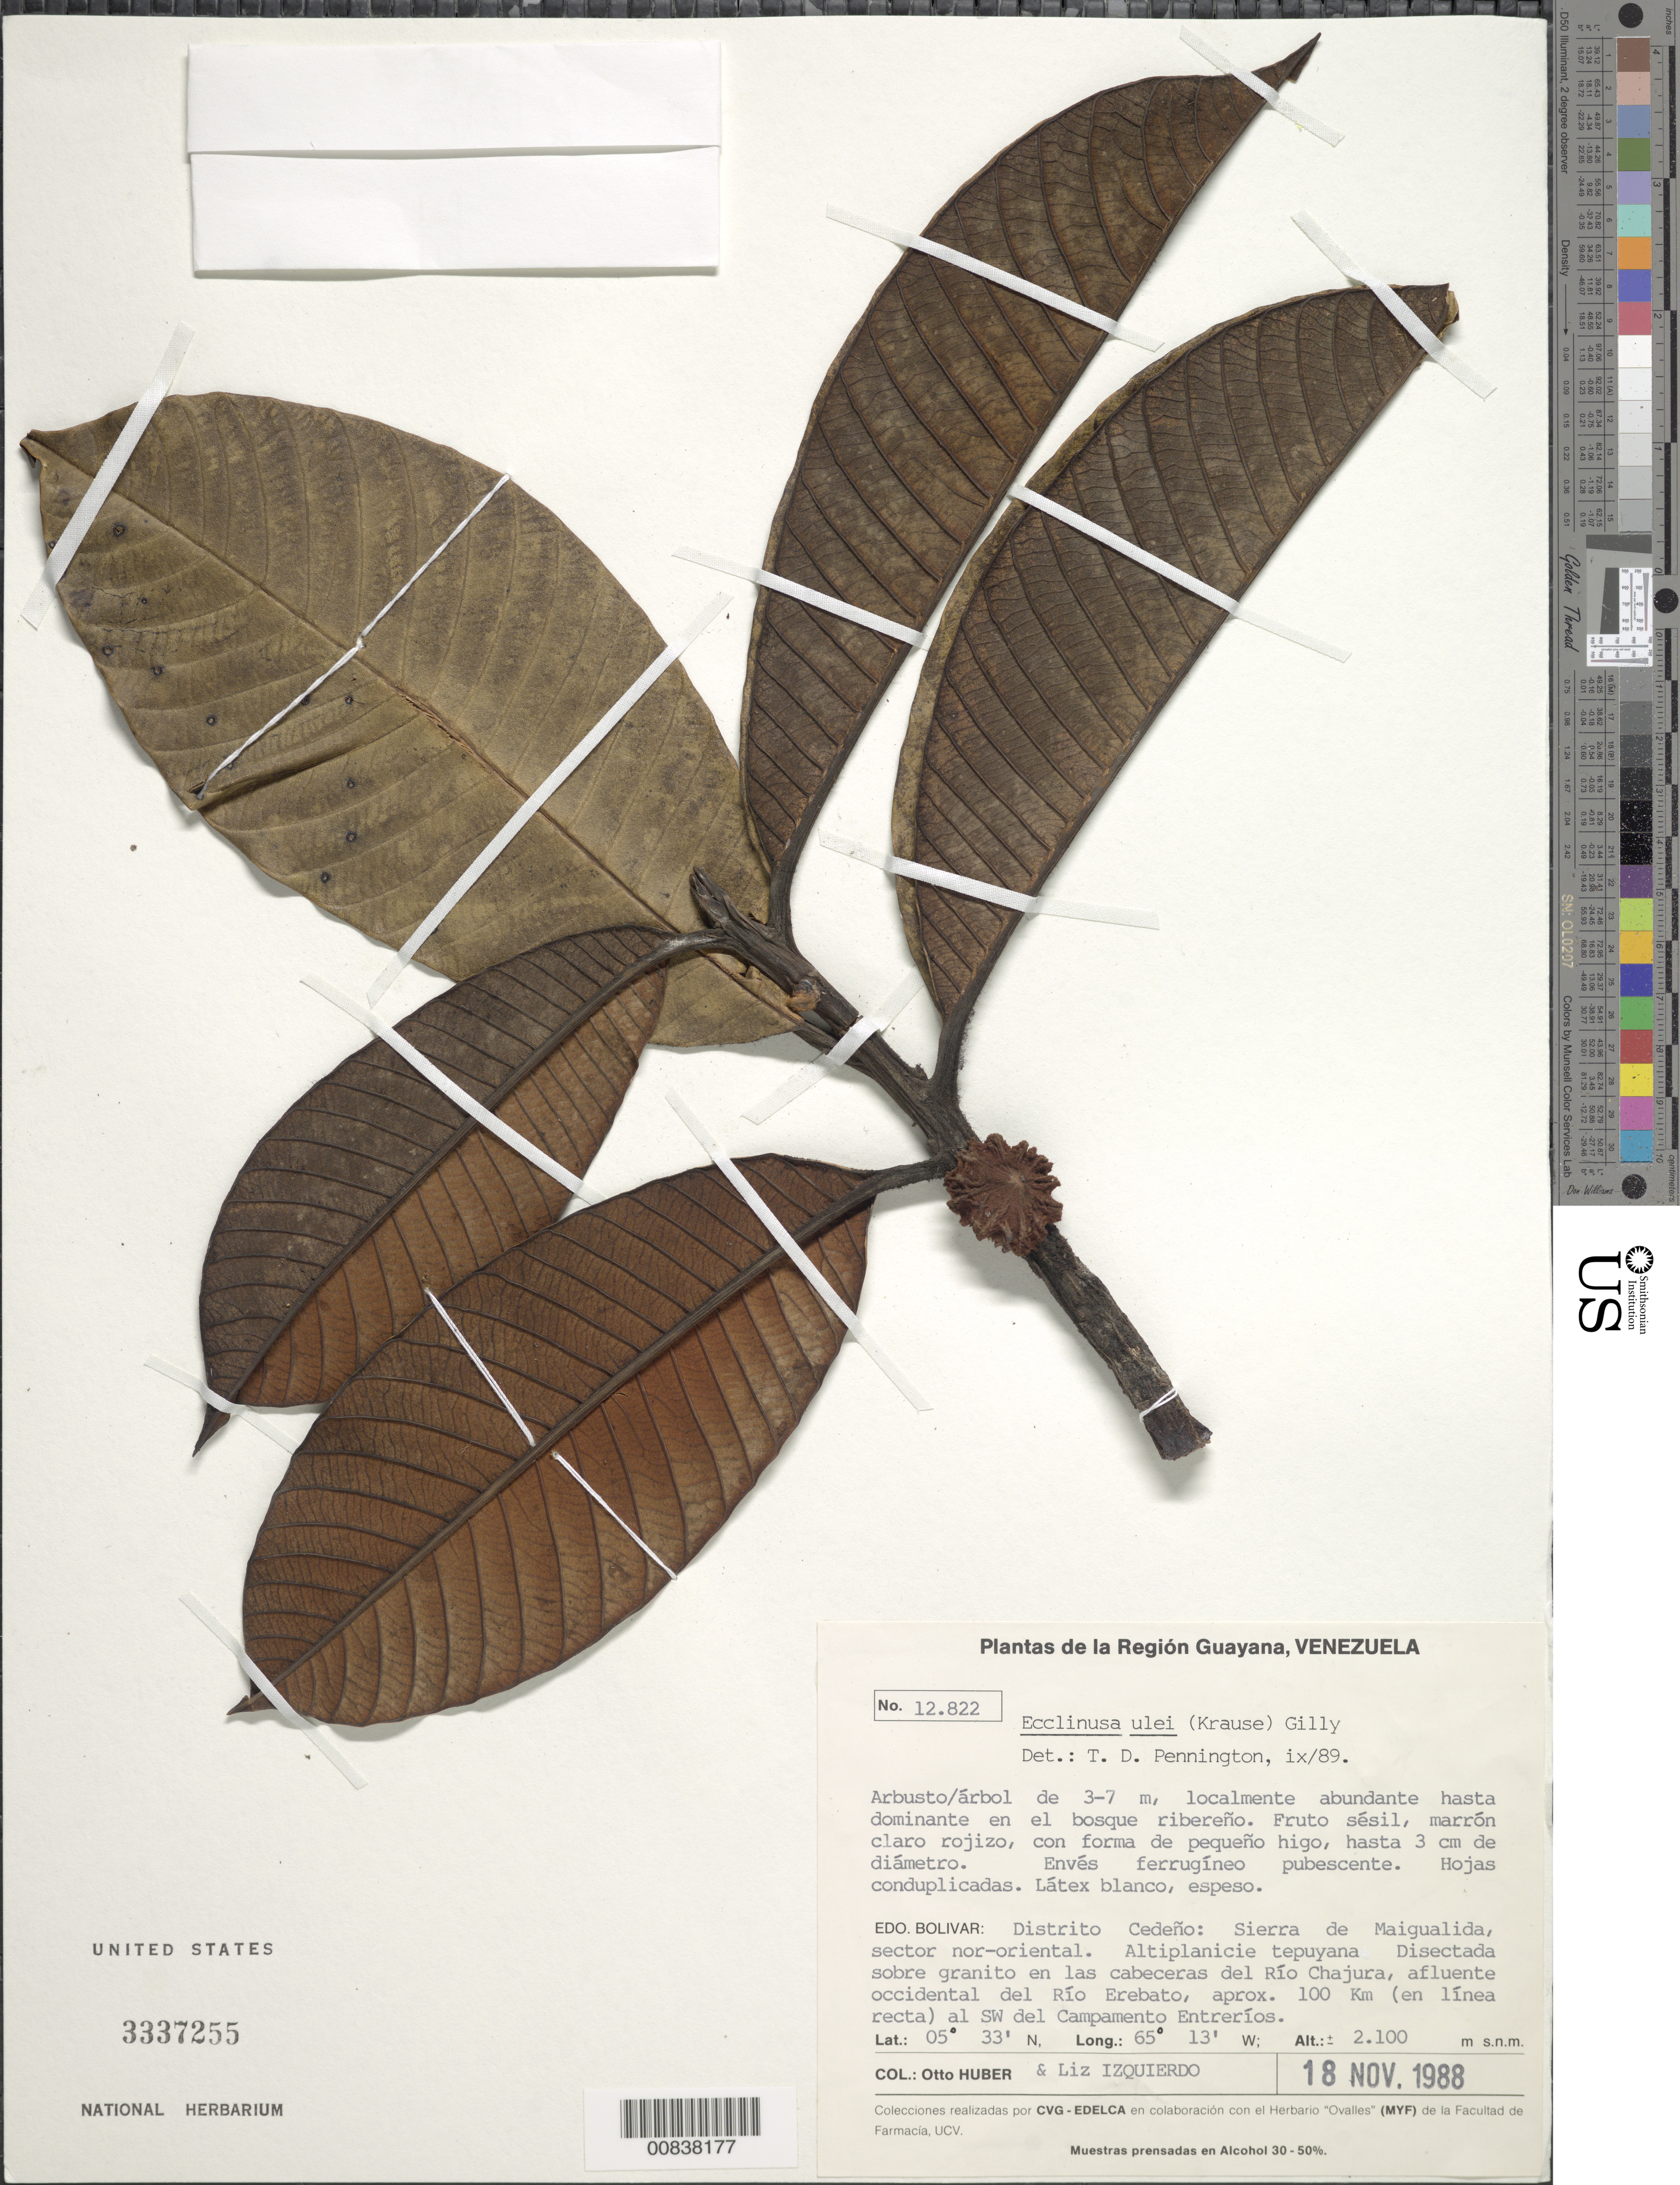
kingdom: Plantae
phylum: Tracheophyta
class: Magnoliopsida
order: Ericales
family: Sapotaceae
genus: Ecclinusa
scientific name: Ecclinusa ulei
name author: (K. Krause) Gilly ex Cronq.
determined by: Pennington, T. D., (K)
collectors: O. Huber & L. Izquierdo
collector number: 12822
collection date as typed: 18-Nov-88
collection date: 1988-11-18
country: Venezuela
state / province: Bolívar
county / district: Cedeño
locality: Sierra de Maigualida, sector nor-oriental, cabeceras del Río Chajura, afluente occidental del Río Erebato, aprox. 100 km al SW del Campamento EntreRíos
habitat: Hasta dominante en el bosque ribereno; Altiplanicie tepuyana disectada sobre granito cabeceras del rio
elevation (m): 2100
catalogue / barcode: US 3337255